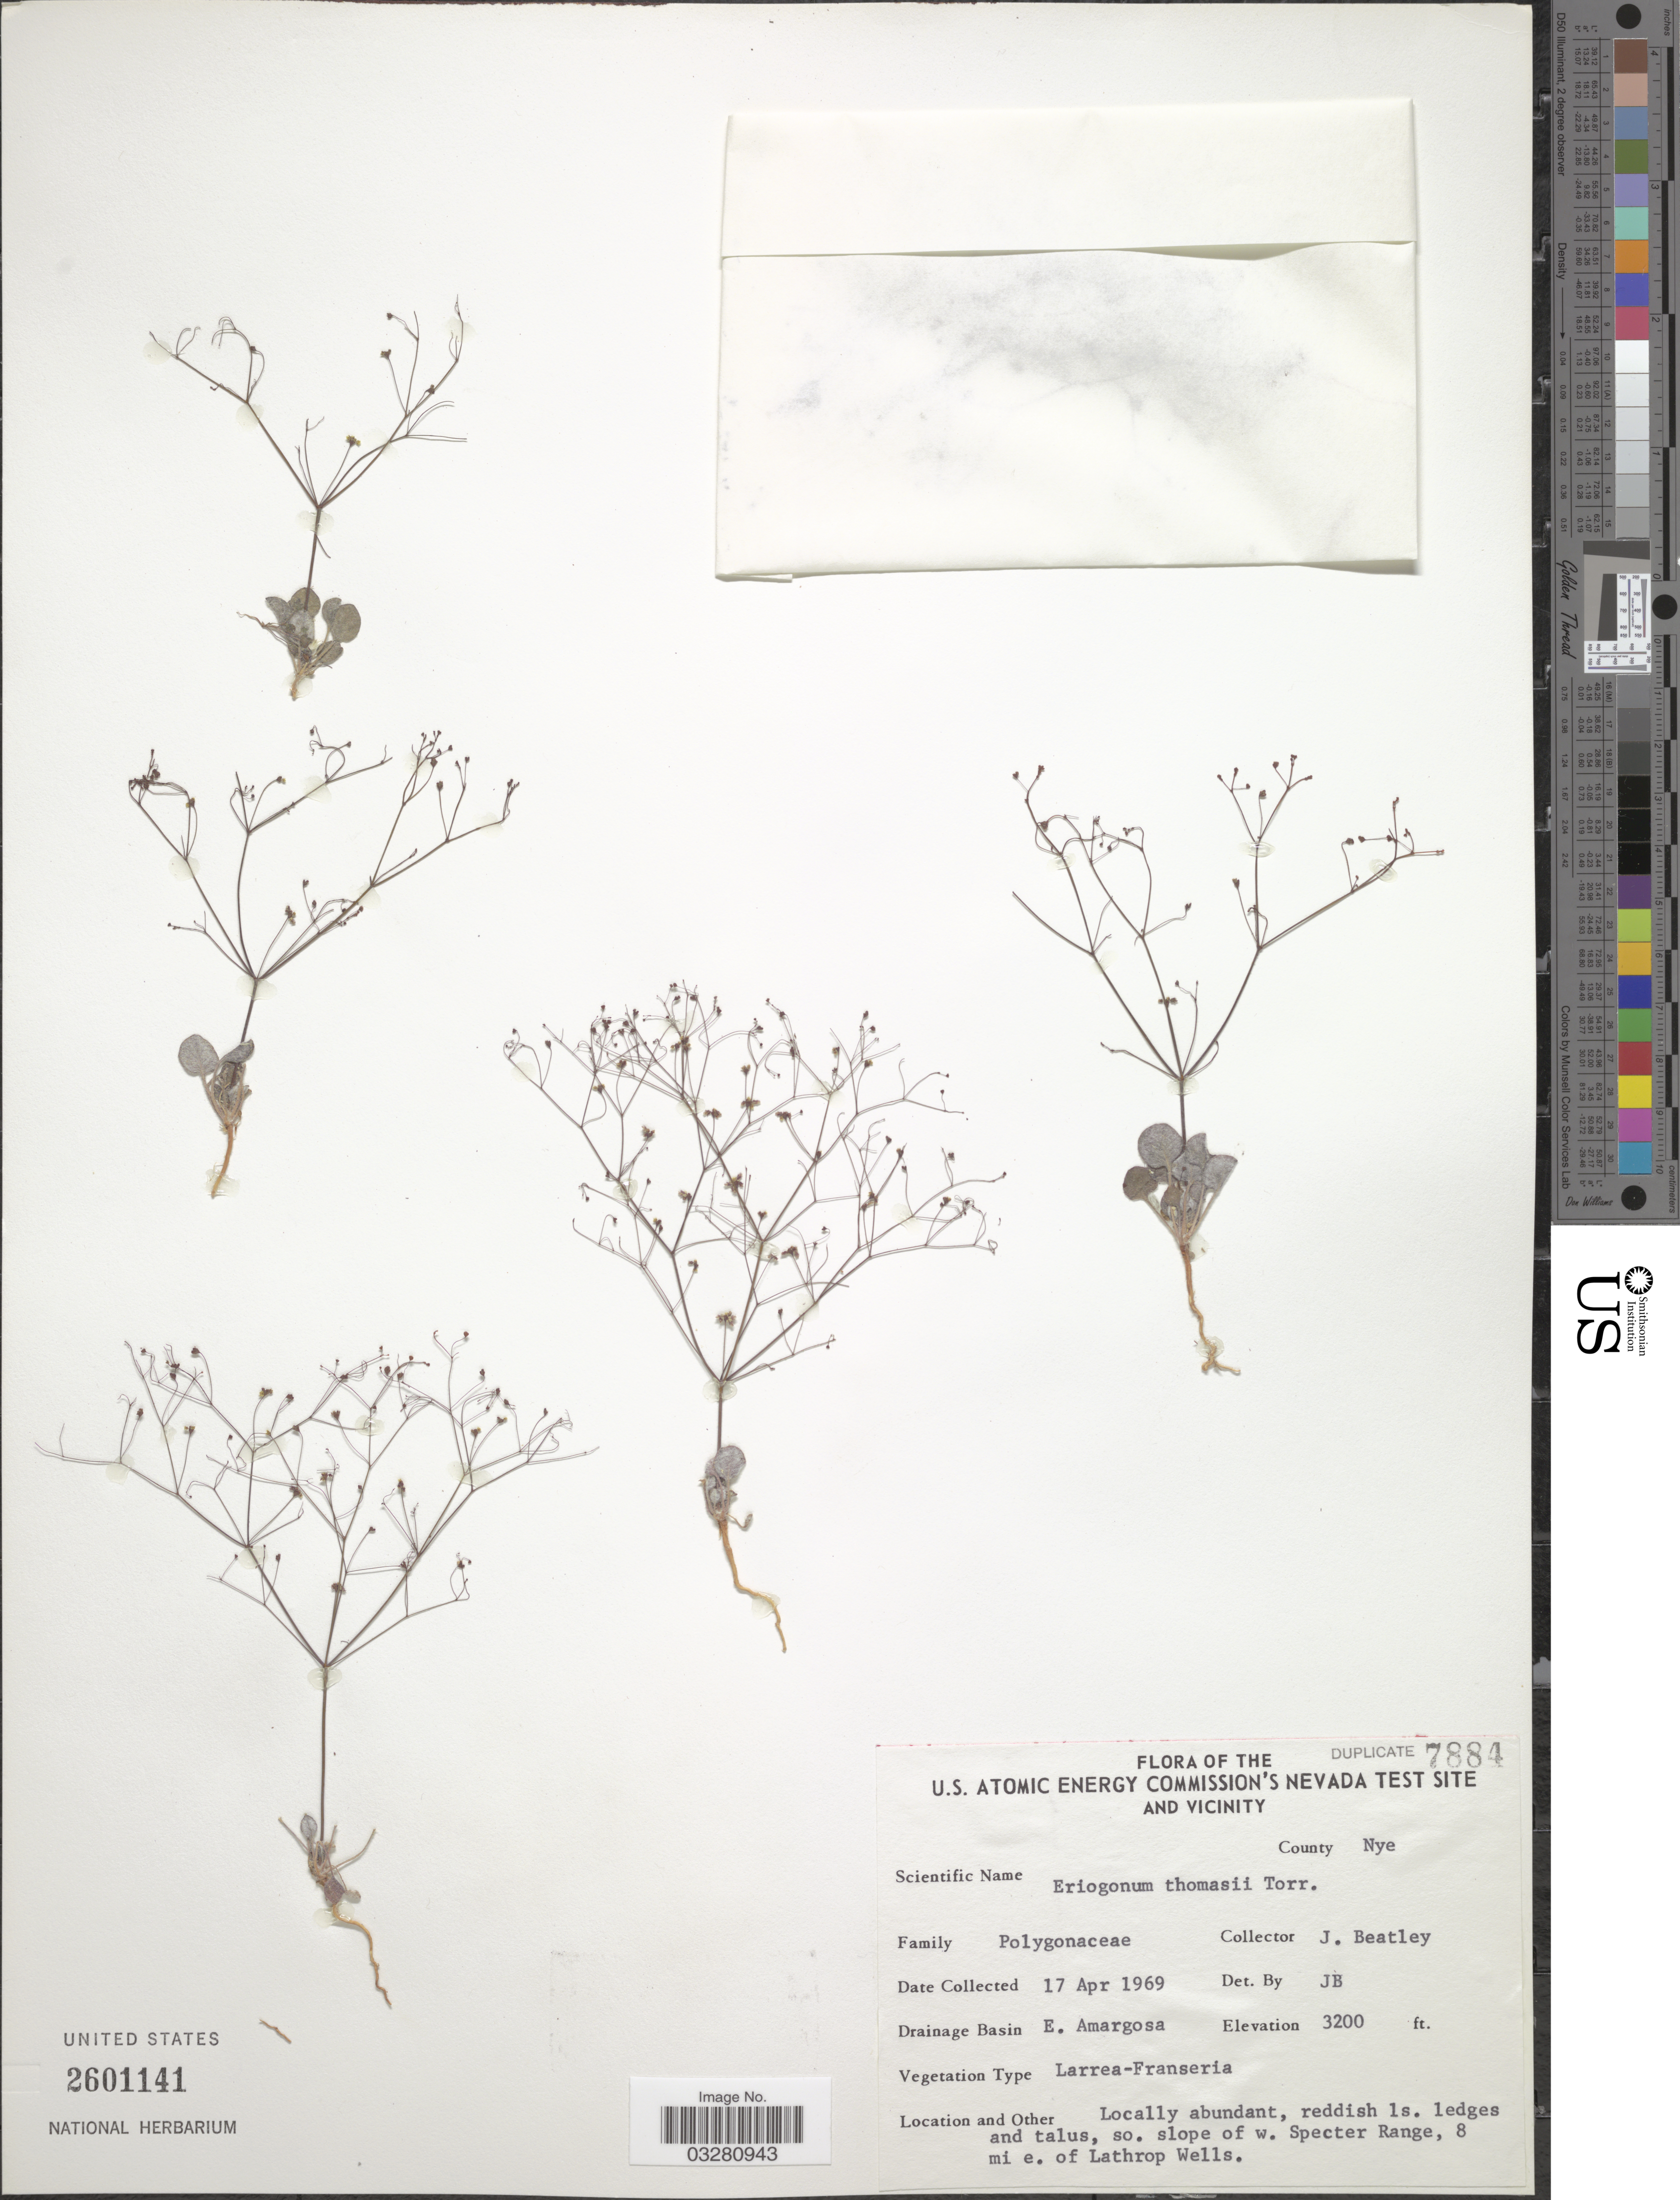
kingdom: Plantae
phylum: Tracheophyta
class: Magnoliopsida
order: Caryophyllales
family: Polygonaceae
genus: Eriogonum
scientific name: Eriogonum thomasii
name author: Torr.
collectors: J. C. Beatley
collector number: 7884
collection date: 1969-04-17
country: United States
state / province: Nevada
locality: U. S. Atomic Energy Commission's Nevada Test Site and Vicinity. County Nye. Drainage Basin E. Amargosa. So. slope of w. Specter Range, 8 mi e. of Lathrop Wells.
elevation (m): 975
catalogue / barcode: US 2601141